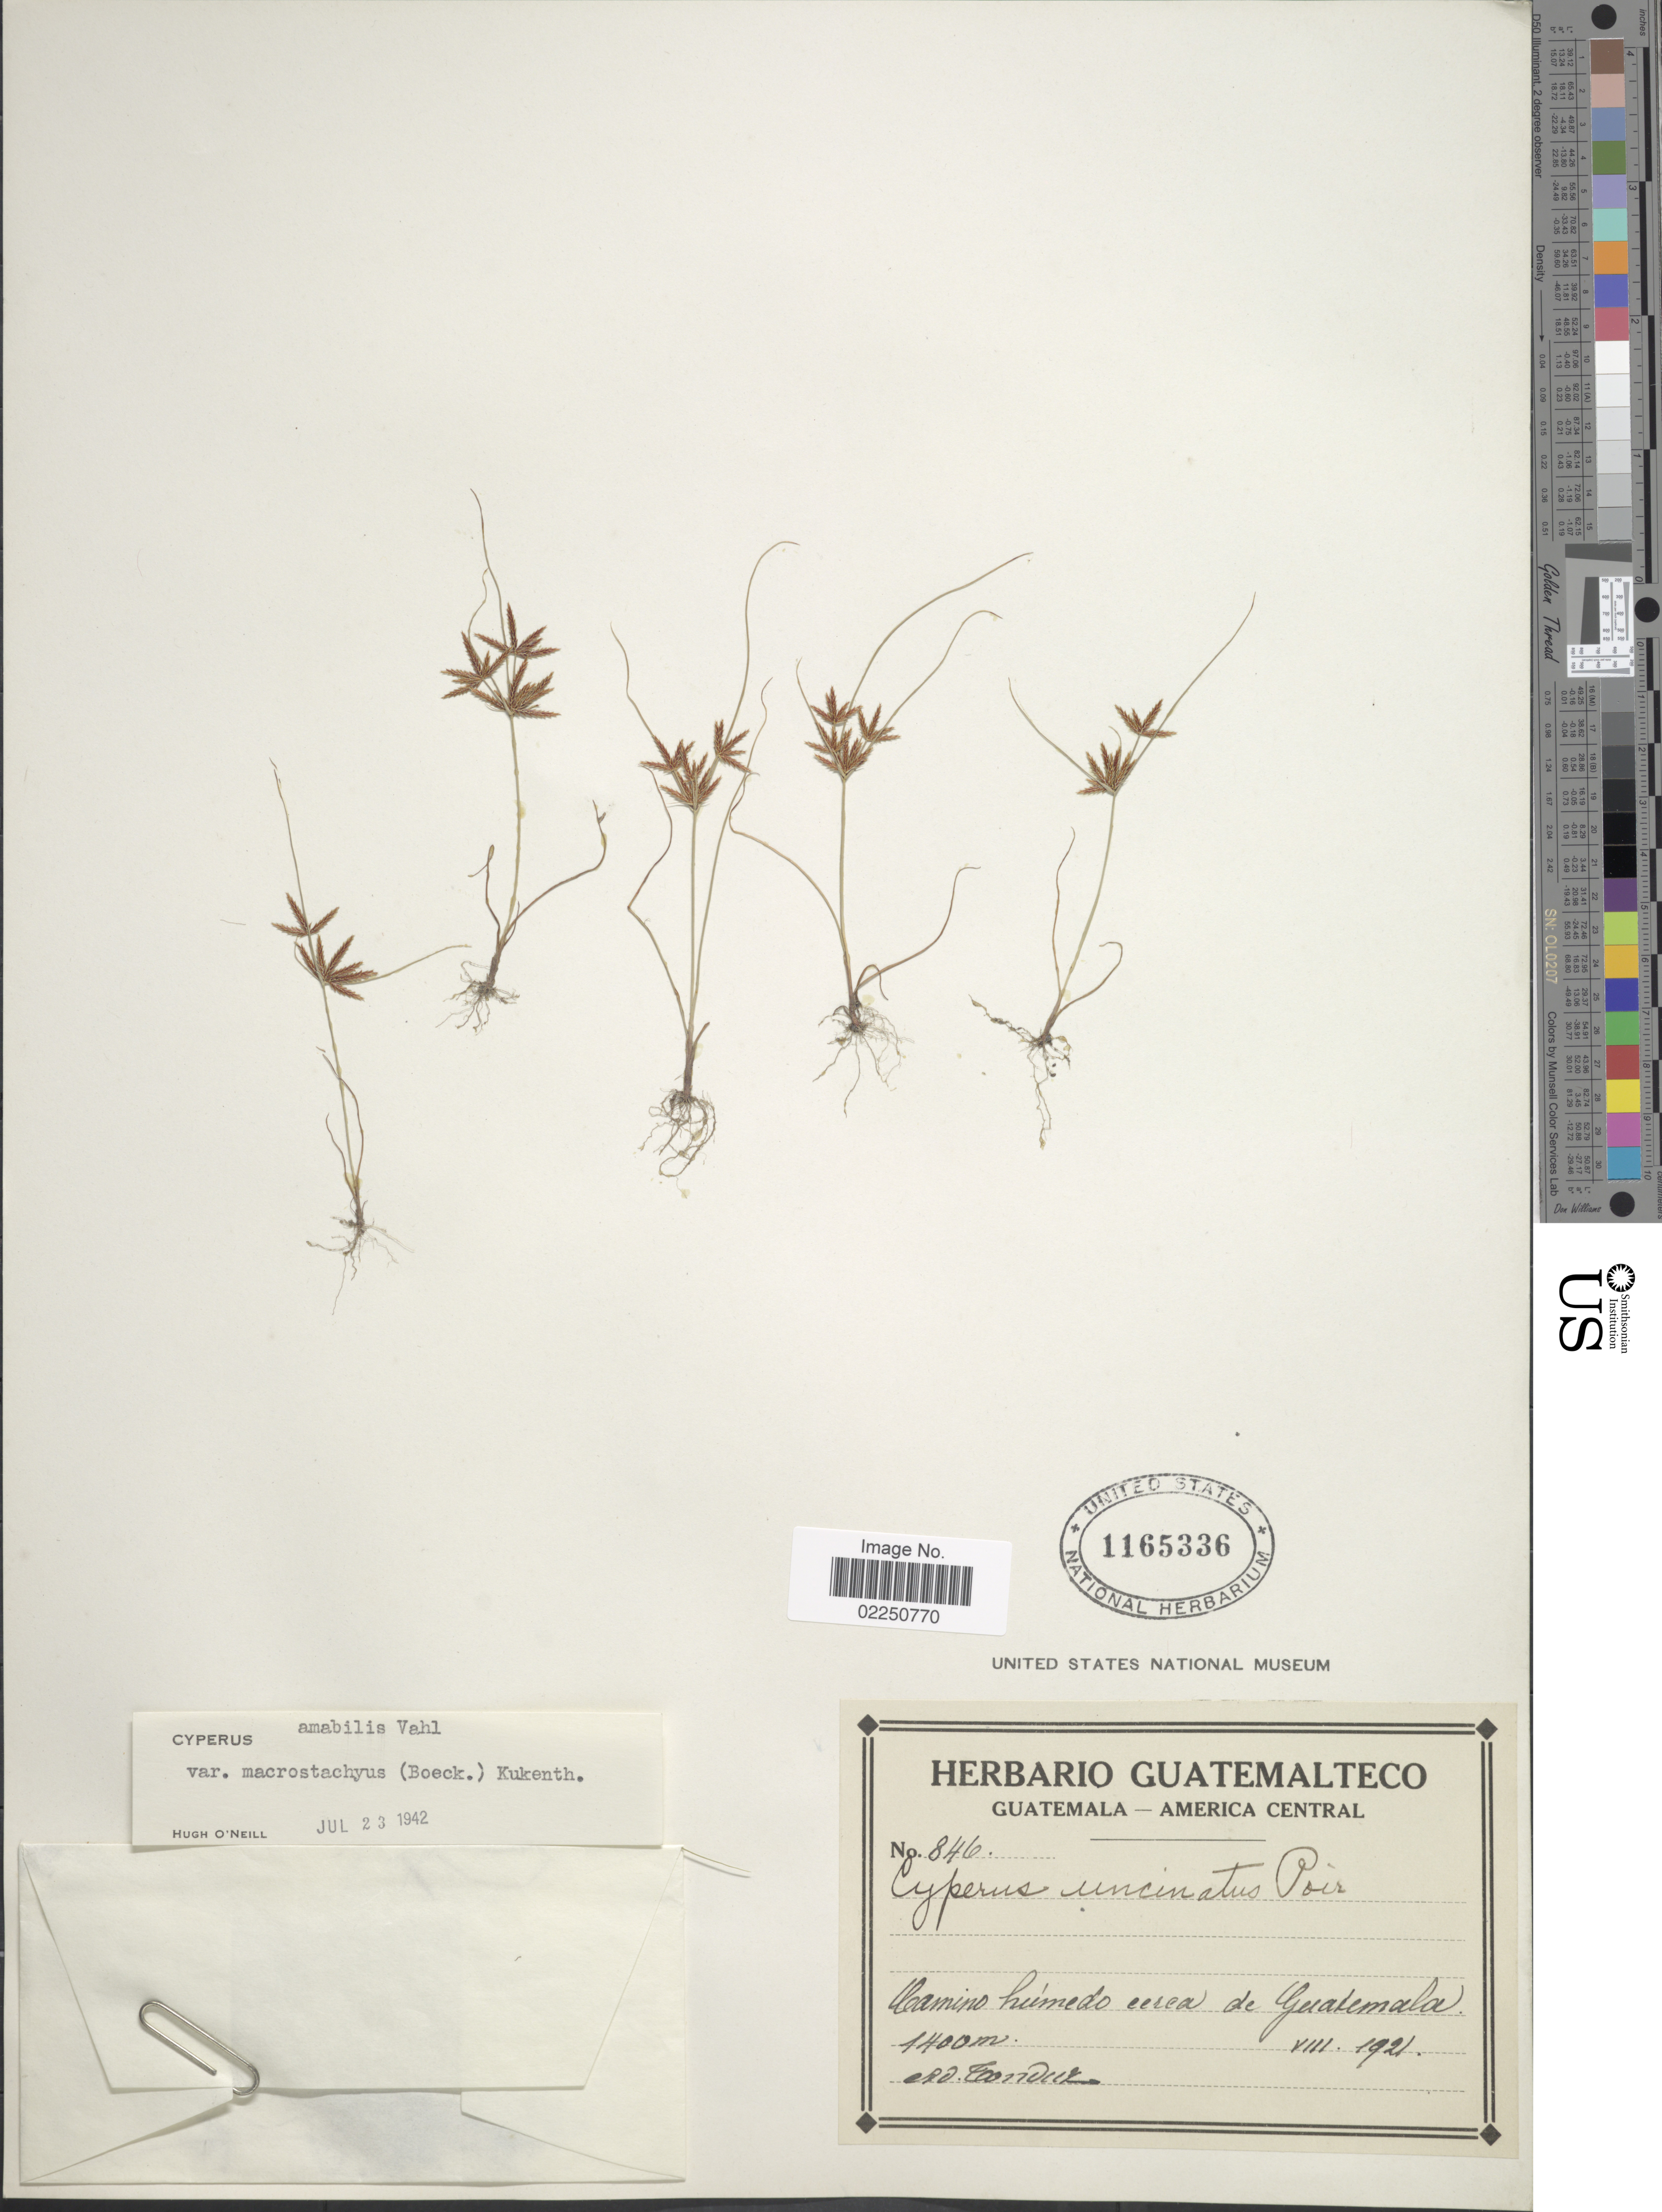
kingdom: Plantae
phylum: Tracheophyta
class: Liliopsida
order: Poales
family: Cyperaceae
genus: Cyperus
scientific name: Cyperus amabilis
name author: Vahl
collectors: A. Tonduz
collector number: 846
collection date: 1921-08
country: Guatemala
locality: Camino humedo cerca de Guatemala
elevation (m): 1400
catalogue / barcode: US 1165336